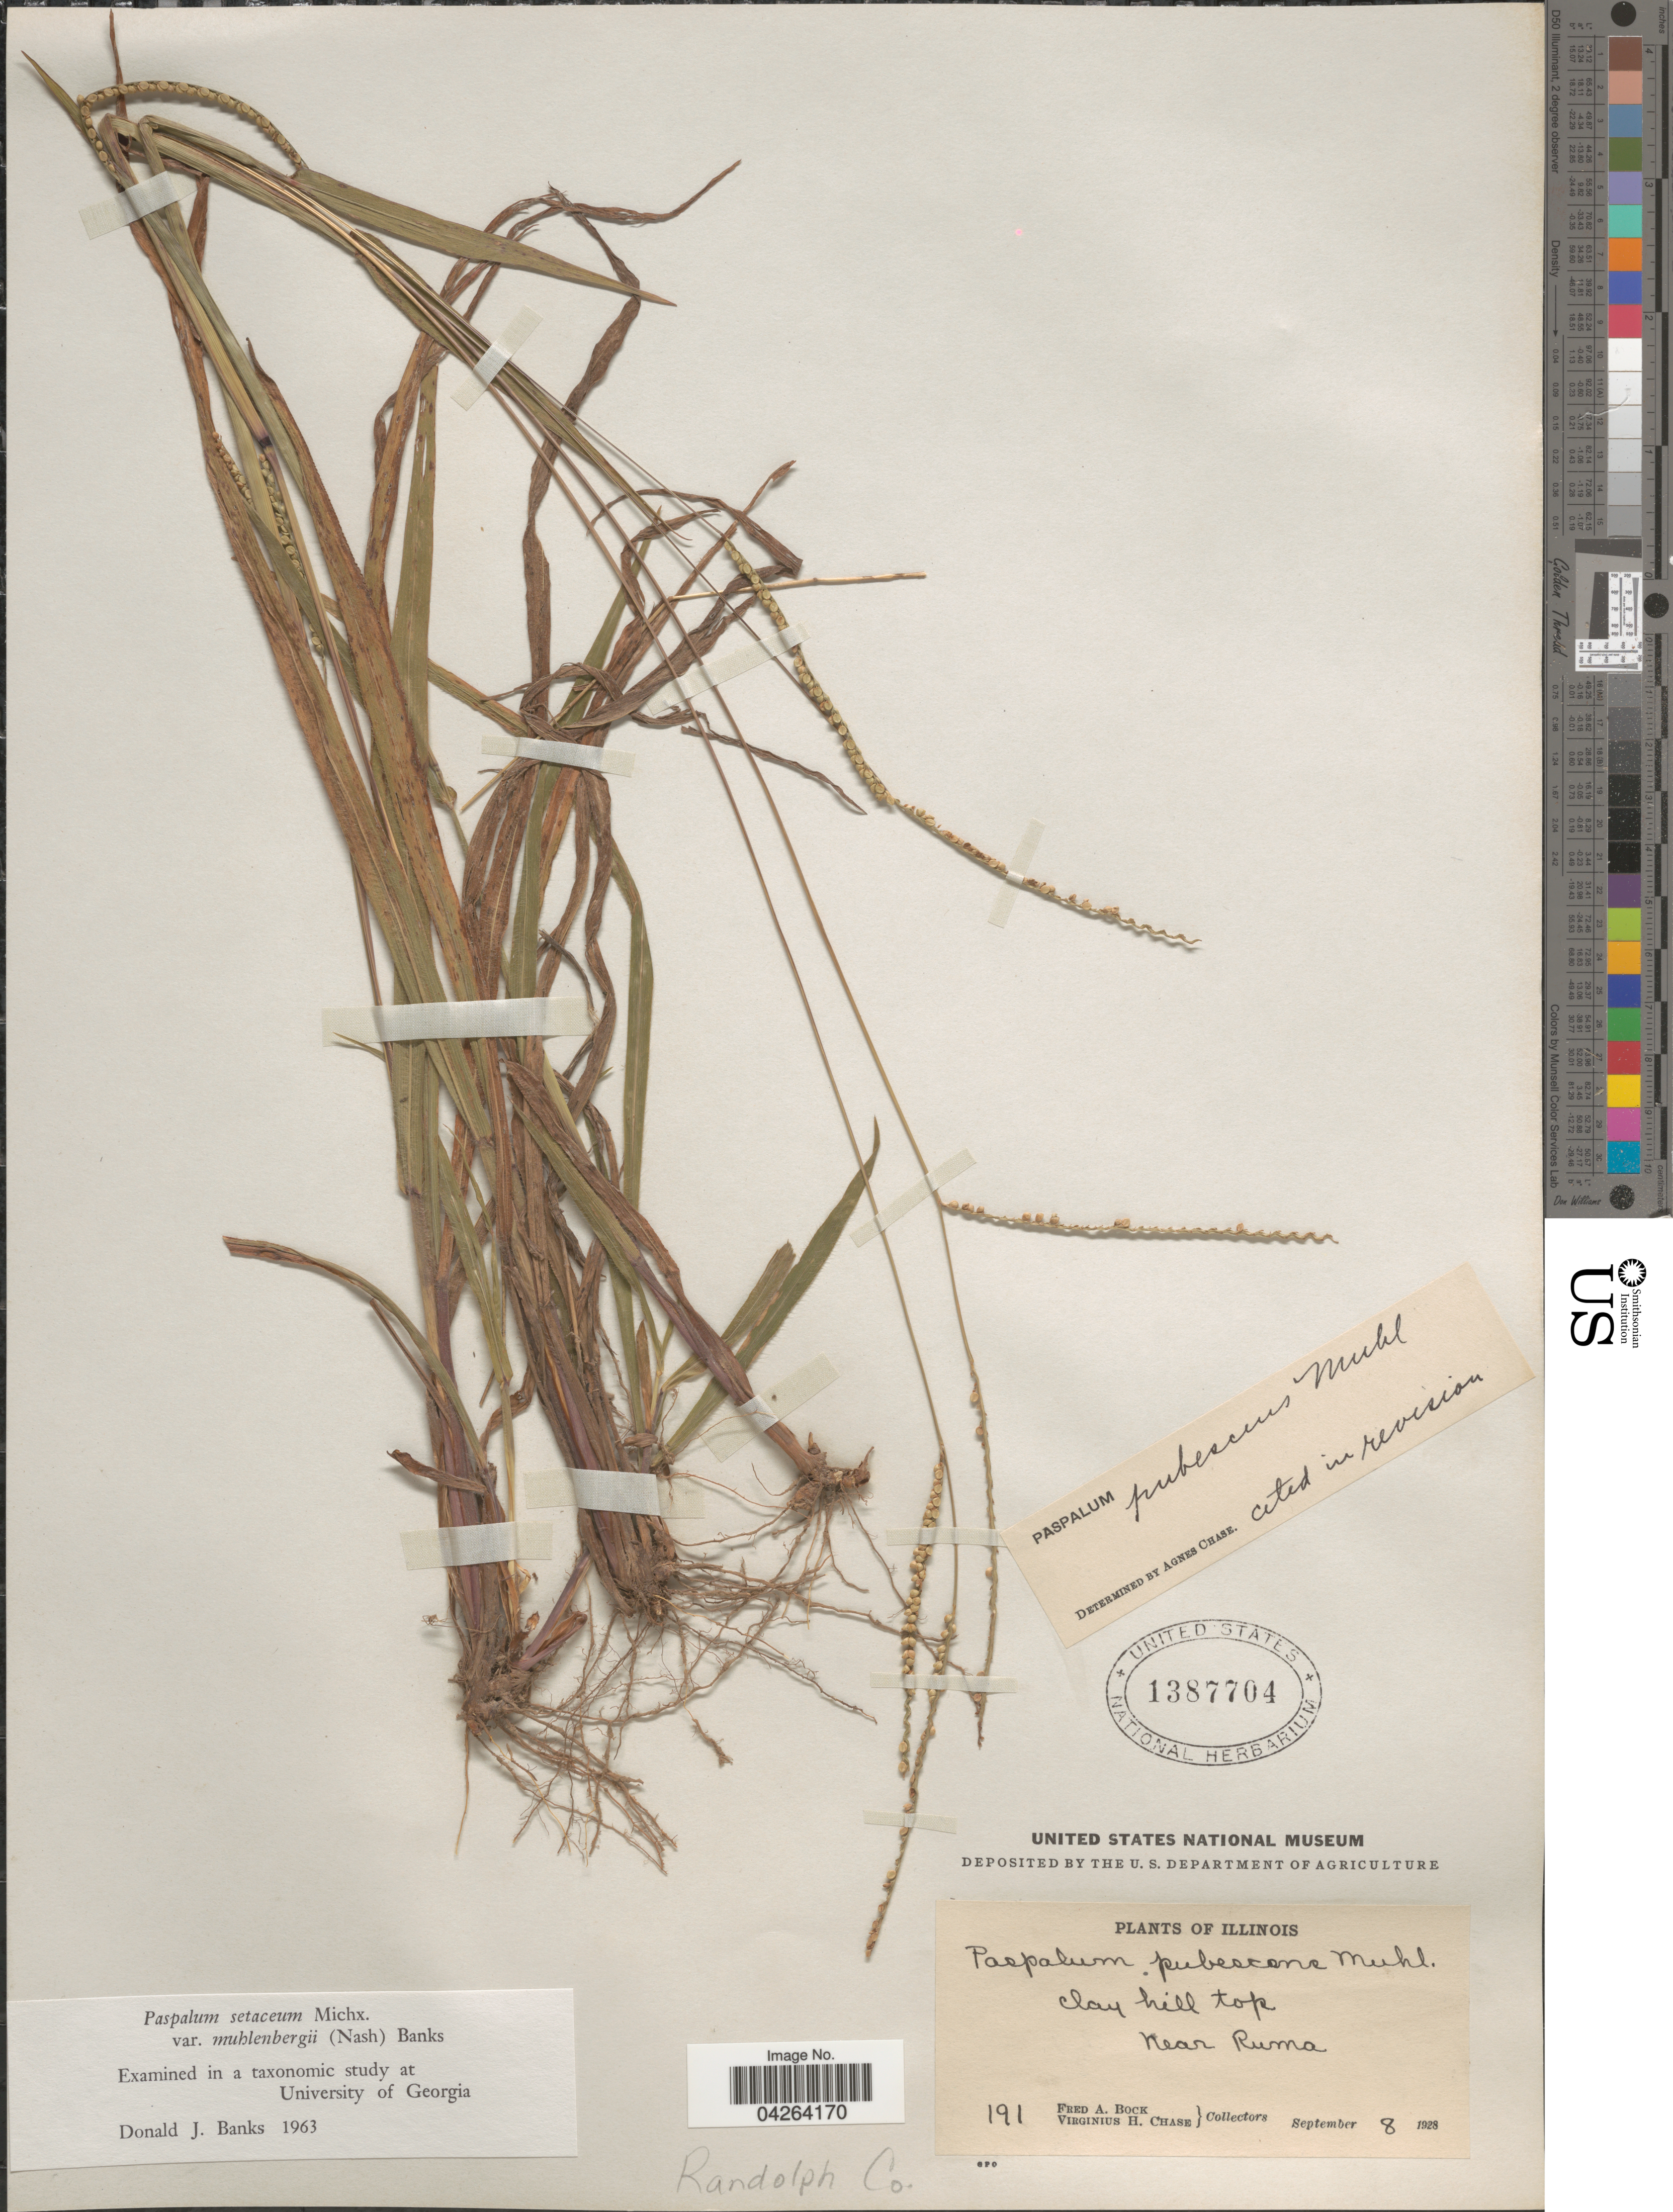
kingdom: Plantae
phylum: Tracheophyta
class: Liliopsida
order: Poales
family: Poaceae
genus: Paspalum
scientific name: Paspalum setaceum var. muhlenbergii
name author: (Nash) D.J. Banks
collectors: F. Bock & V. H. Chase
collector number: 191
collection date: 1928-09-08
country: United States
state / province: Illinois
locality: Clay hill top. Near Ruma. Randolph Co.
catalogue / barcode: US 1387704